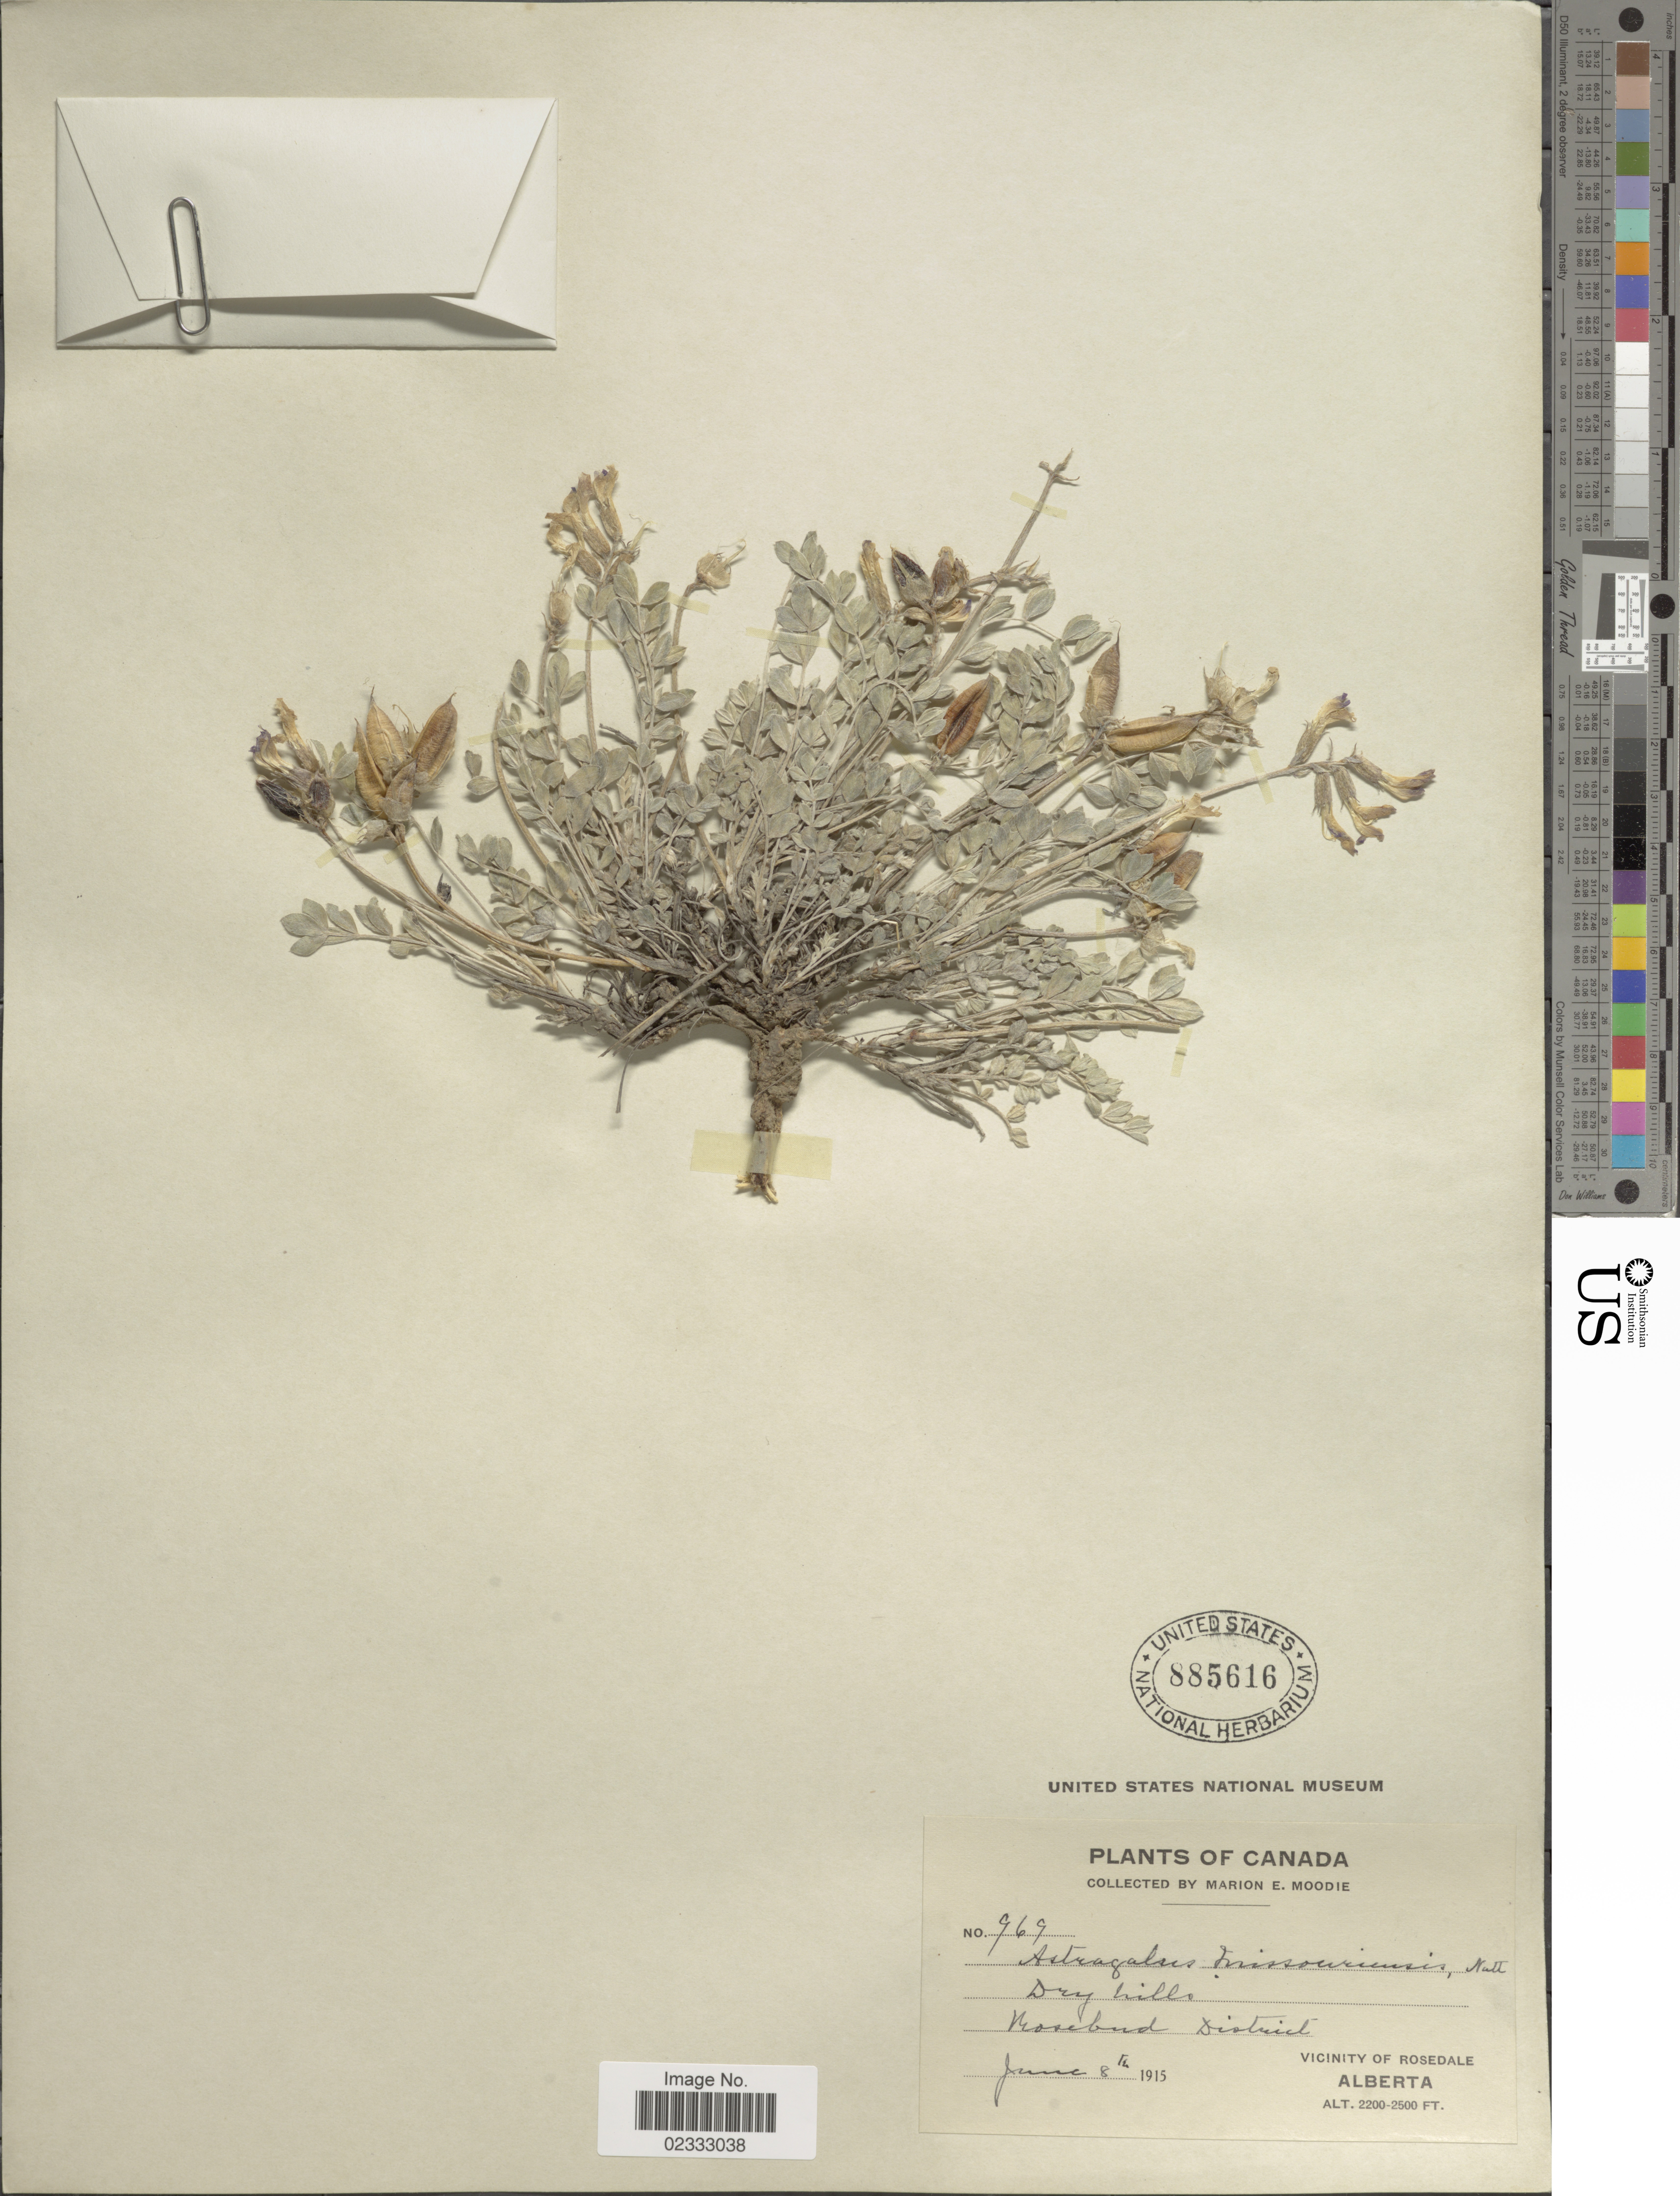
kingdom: Plantae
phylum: Tracheophyta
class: Magnoliopsida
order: Fabales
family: Fabaceae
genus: Astragalus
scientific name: Astragalus missouriensis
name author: Nutt.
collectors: M. E. Moodie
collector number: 969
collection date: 1915-06-08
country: Canada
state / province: Alberta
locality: Rosebud District, Vicinity of Rosedale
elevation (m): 671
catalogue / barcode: US 885616